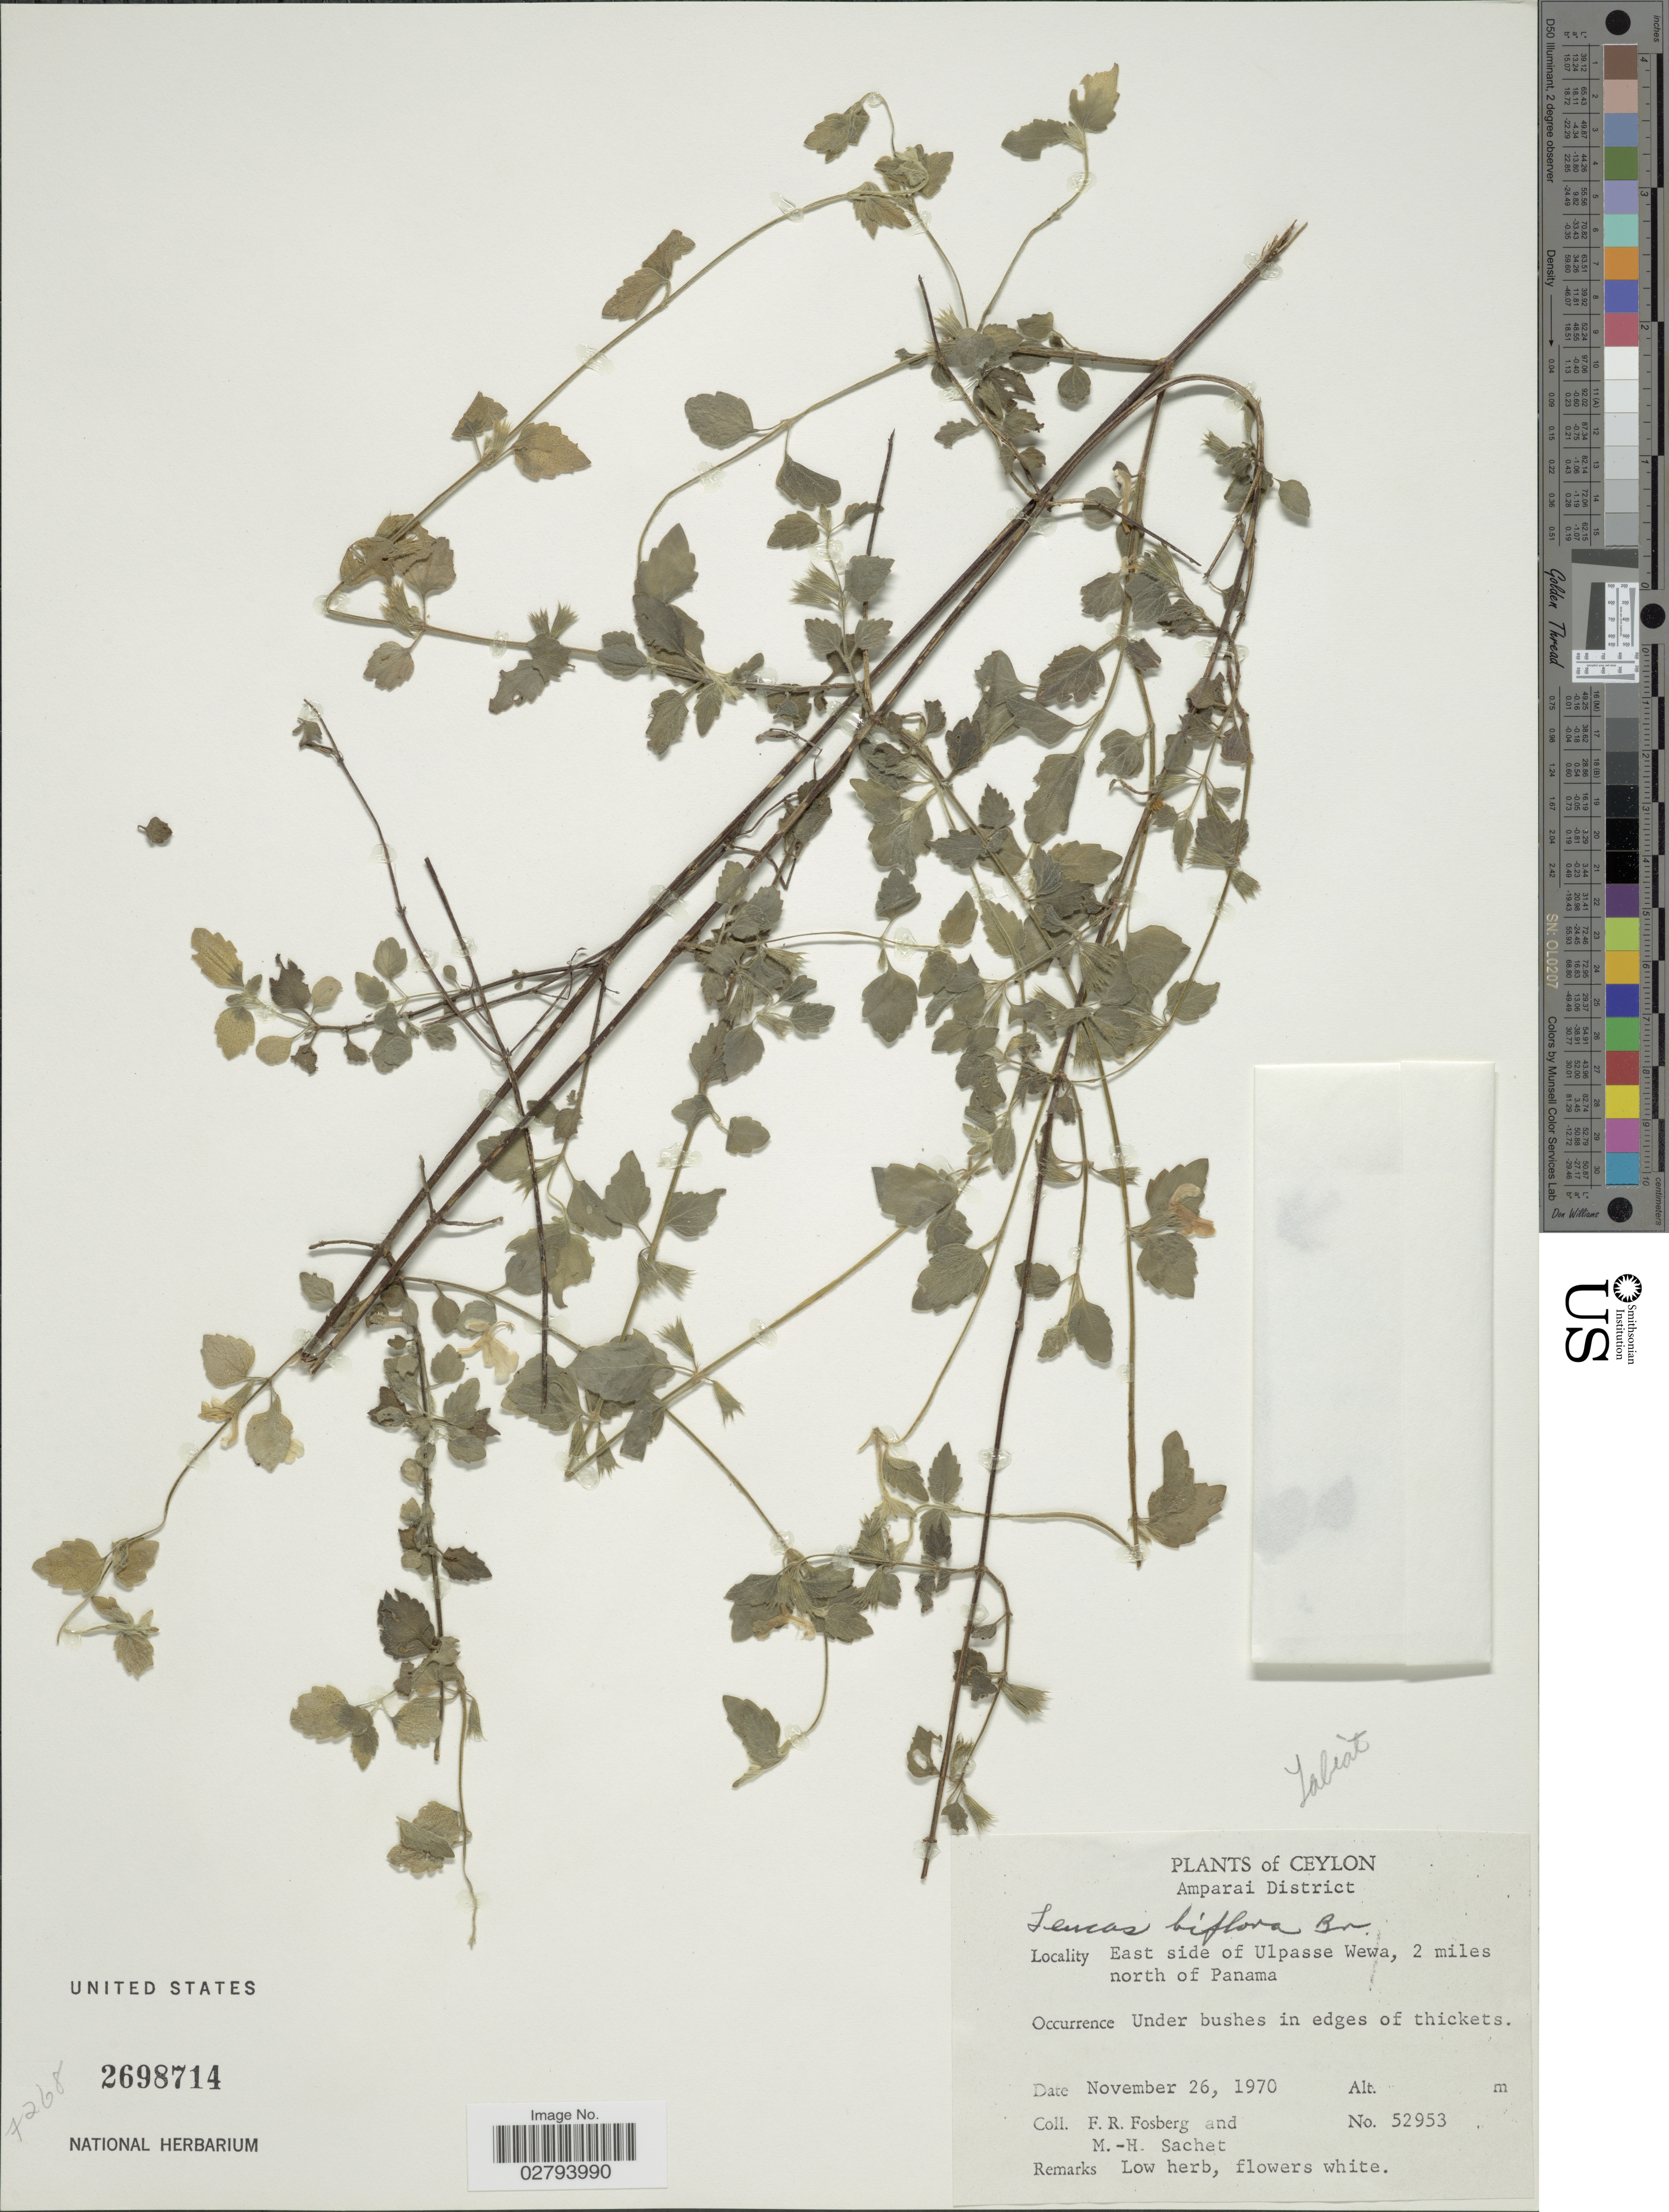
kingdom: Plantae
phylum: Tracheophyta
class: Magnoliopsida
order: Lamiales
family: Lamiaceae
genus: Leucas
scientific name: Leucas biflora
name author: (Vahl) Sm.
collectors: F. R. Fosberg & M.-H. Sachet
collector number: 52953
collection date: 1970-11-26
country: Sri Lanka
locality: Ceylon, Amparai District, East side of Ulpasse Wewa, 2 miles north of Panama.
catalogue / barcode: US 2698714